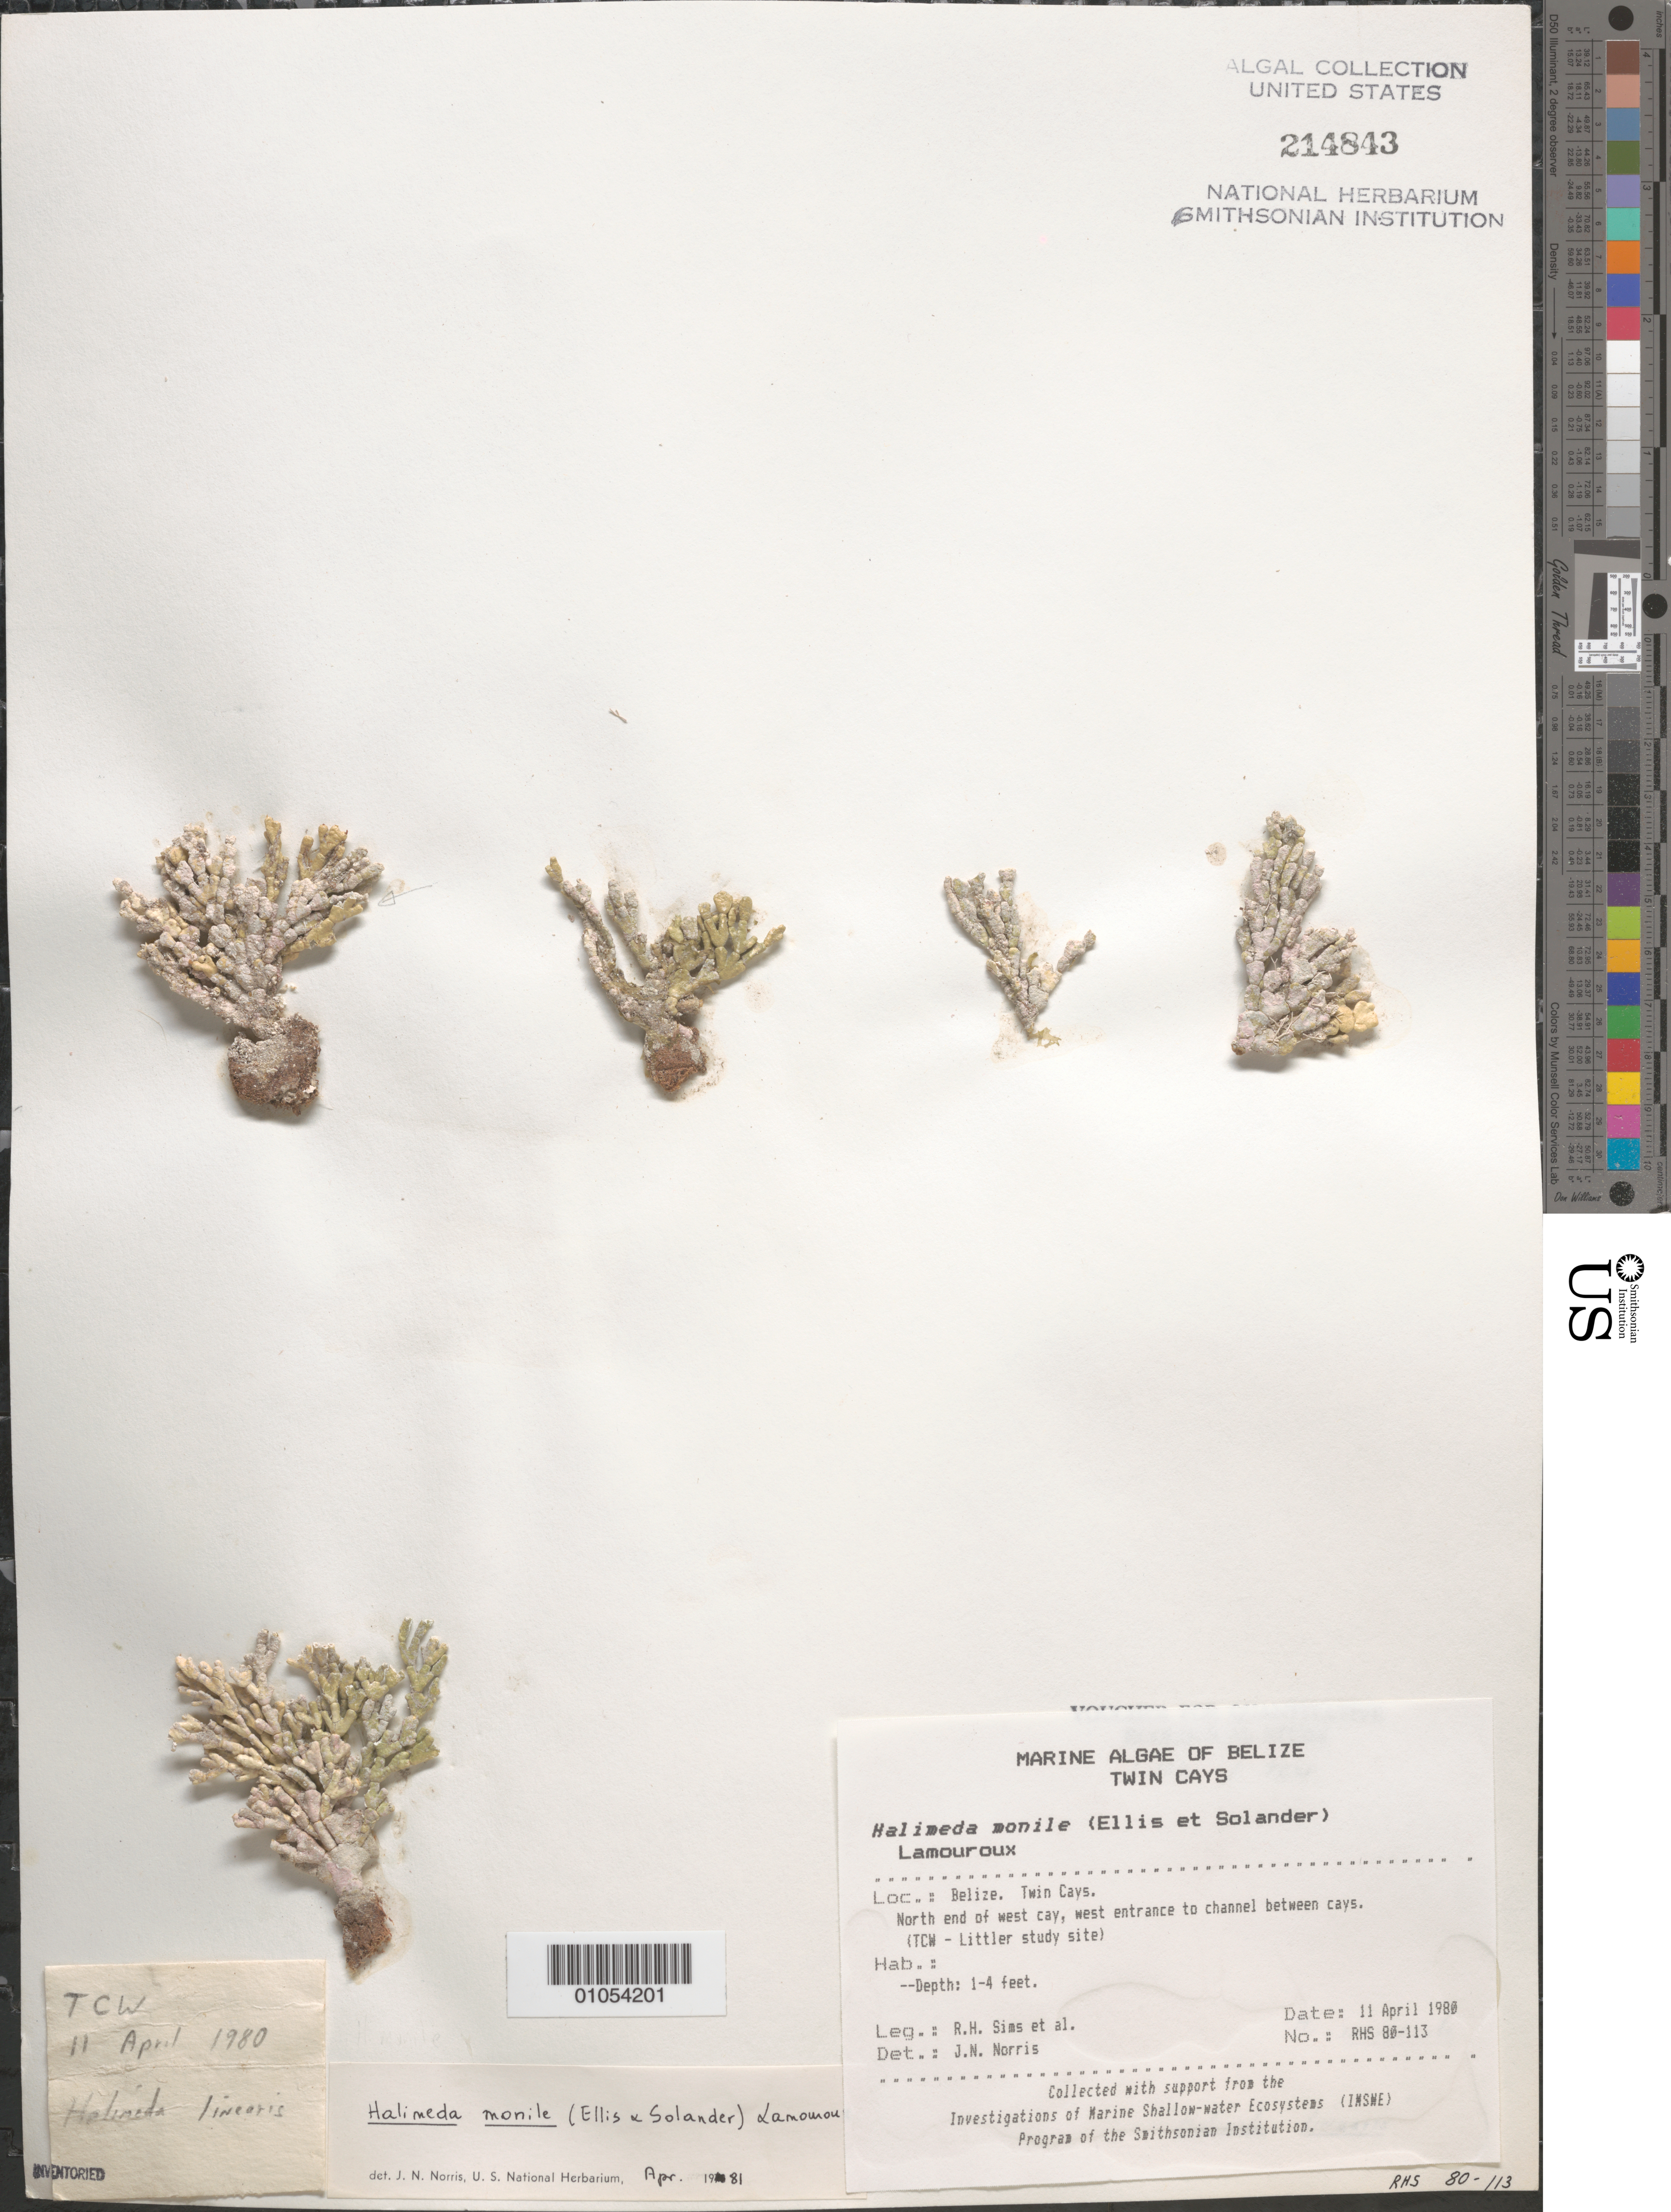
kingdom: Plantae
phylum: Chlorophyta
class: Ulvophyceae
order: Bryopsidales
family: Halimedaceae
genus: Halimeda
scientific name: Halimeda monile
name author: (J. Ellis & Sol.) J.V.Lamouroux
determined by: Norris, James N.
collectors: R. H. Sims & et al.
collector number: RHS 80-113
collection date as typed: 11 Apr 1980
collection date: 1980-04-11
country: Belize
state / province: Stann Creek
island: Twin Cays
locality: North end of west cay, west entrance to channel between Twin Cays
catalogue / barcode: US 214843